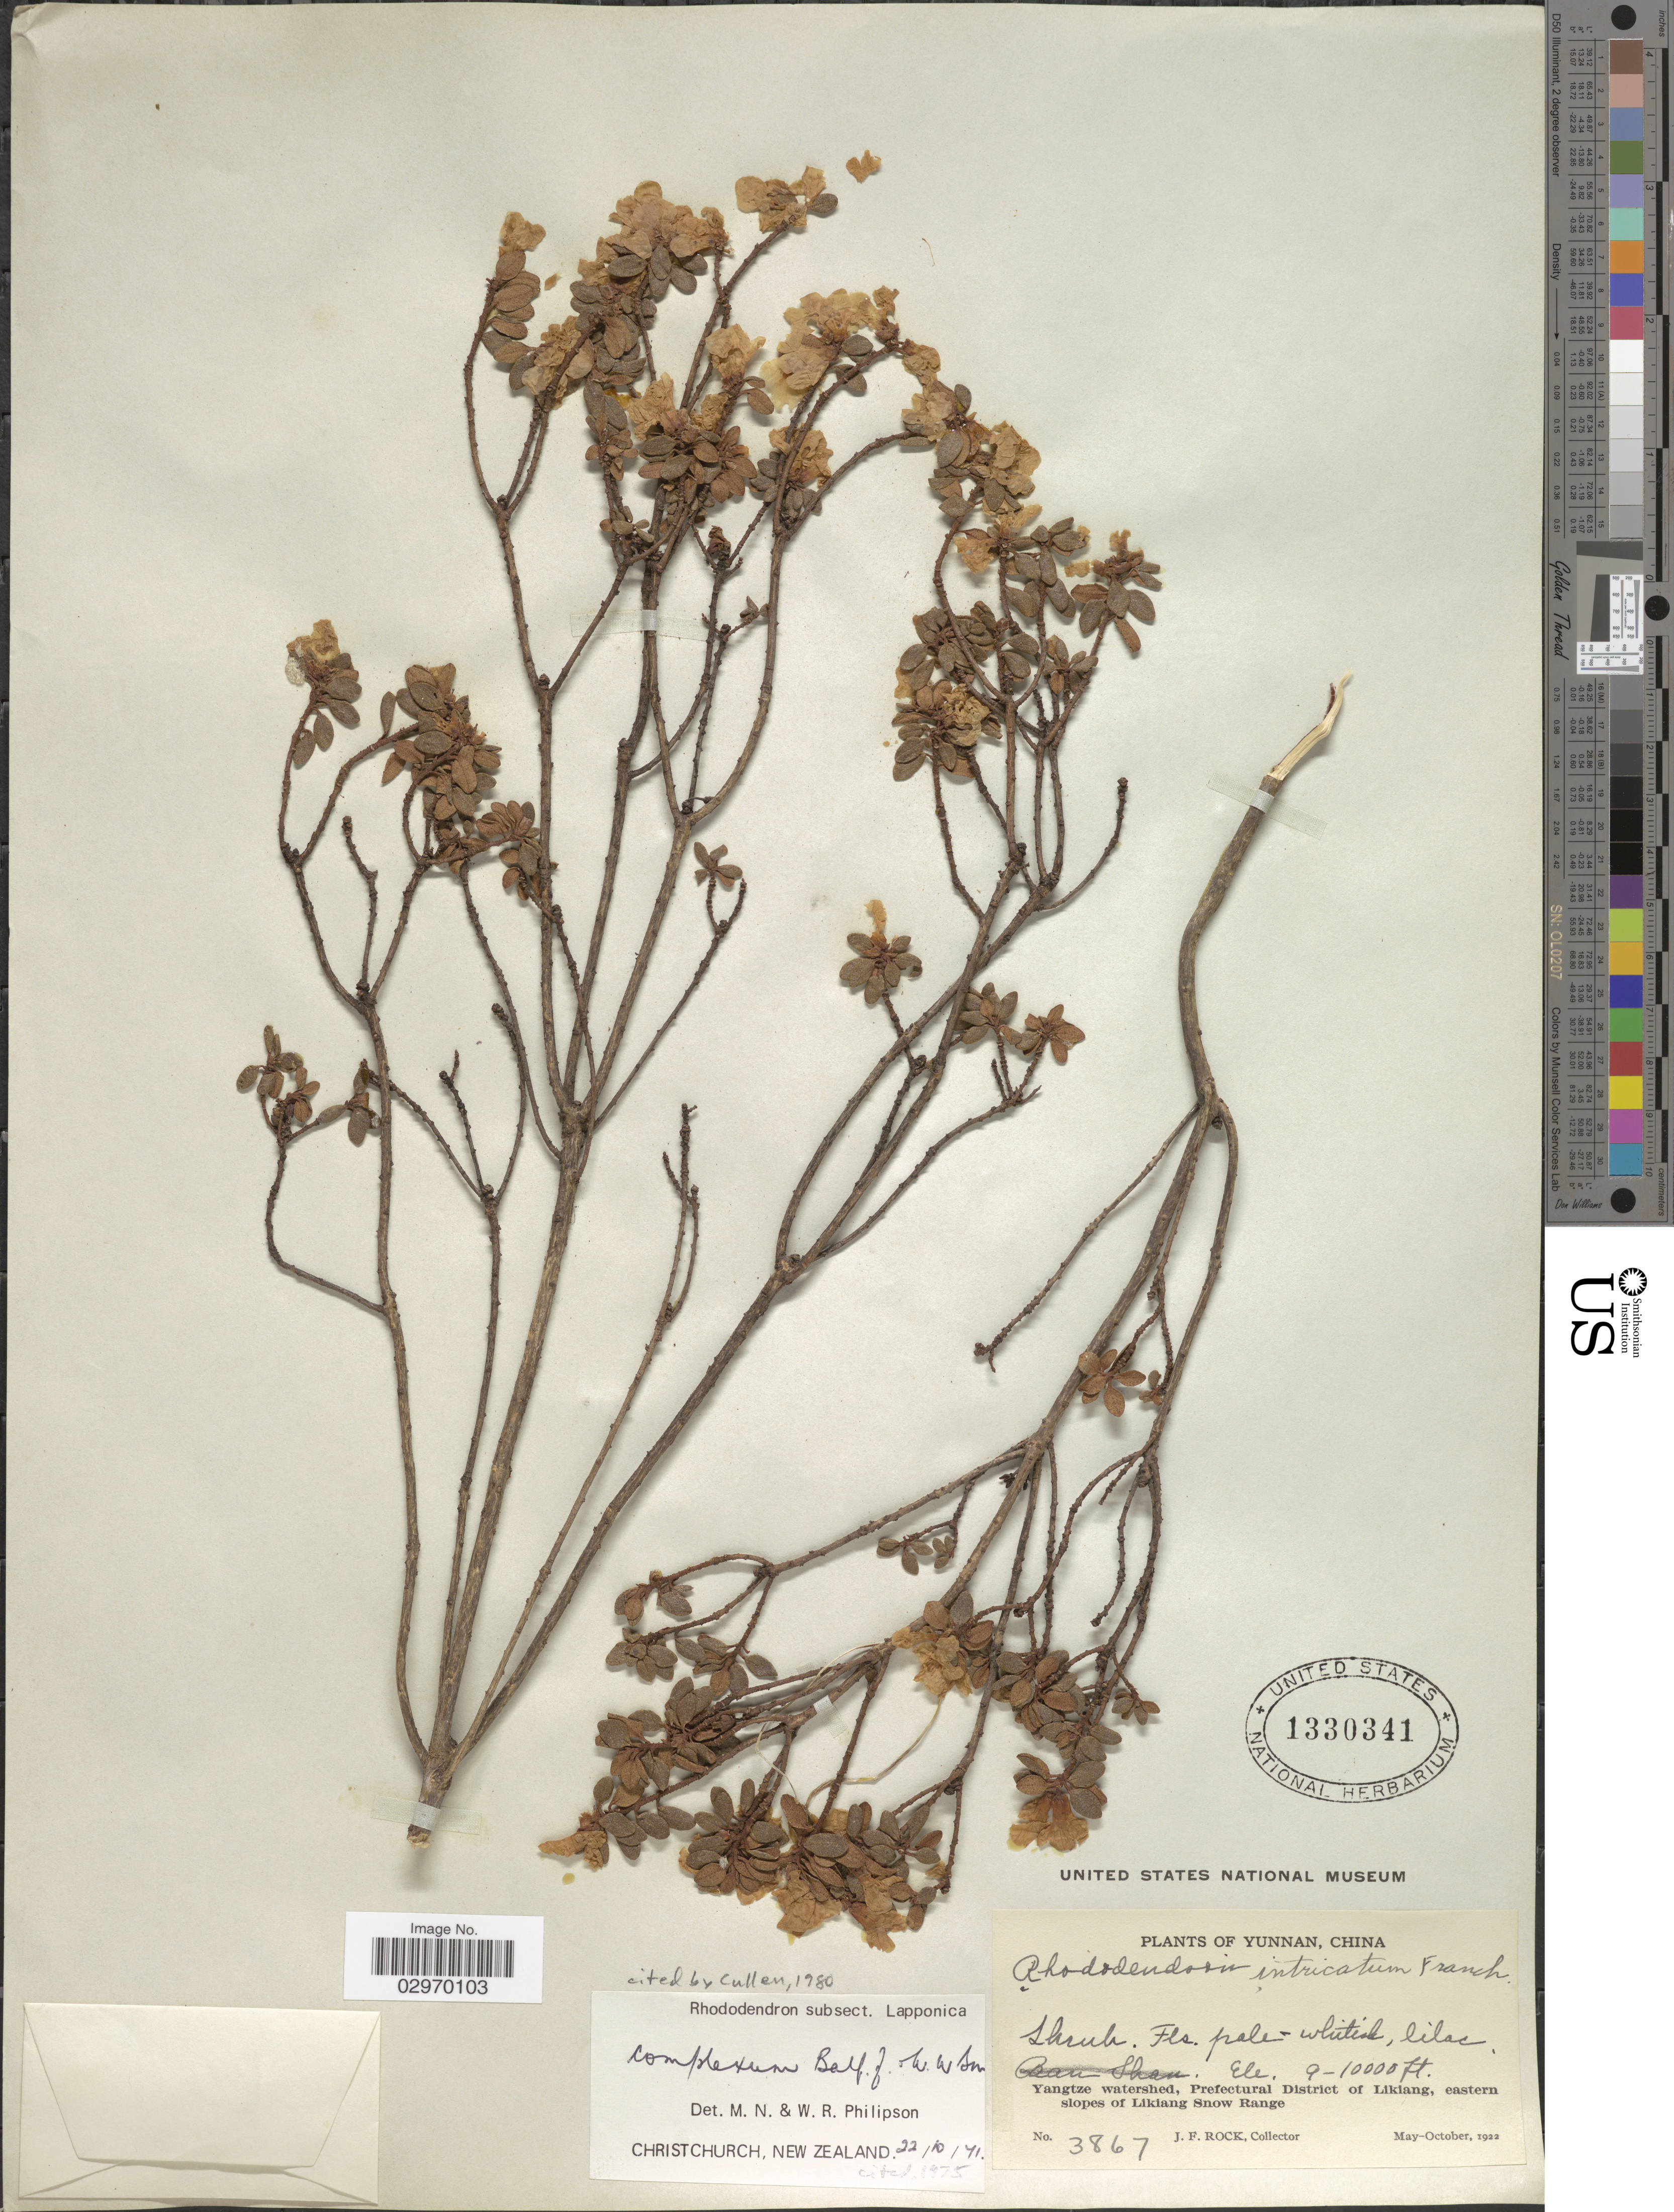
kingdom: Plantae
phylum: Tracheophyta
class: Magnoliopsida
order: Ericales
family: Ericaceae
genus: Rhododendron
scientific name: Rhododendron complexum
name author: Balf. f. & W.W. Sm.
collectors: J. Rock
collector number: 3867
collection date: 1922-05/1922-10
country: China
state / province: Yunnan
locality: Yangtze watershed, Prefectural District of Likiang, eastern slopes of Likiang Snow Range.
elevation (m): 2743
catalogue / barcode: US 1330341